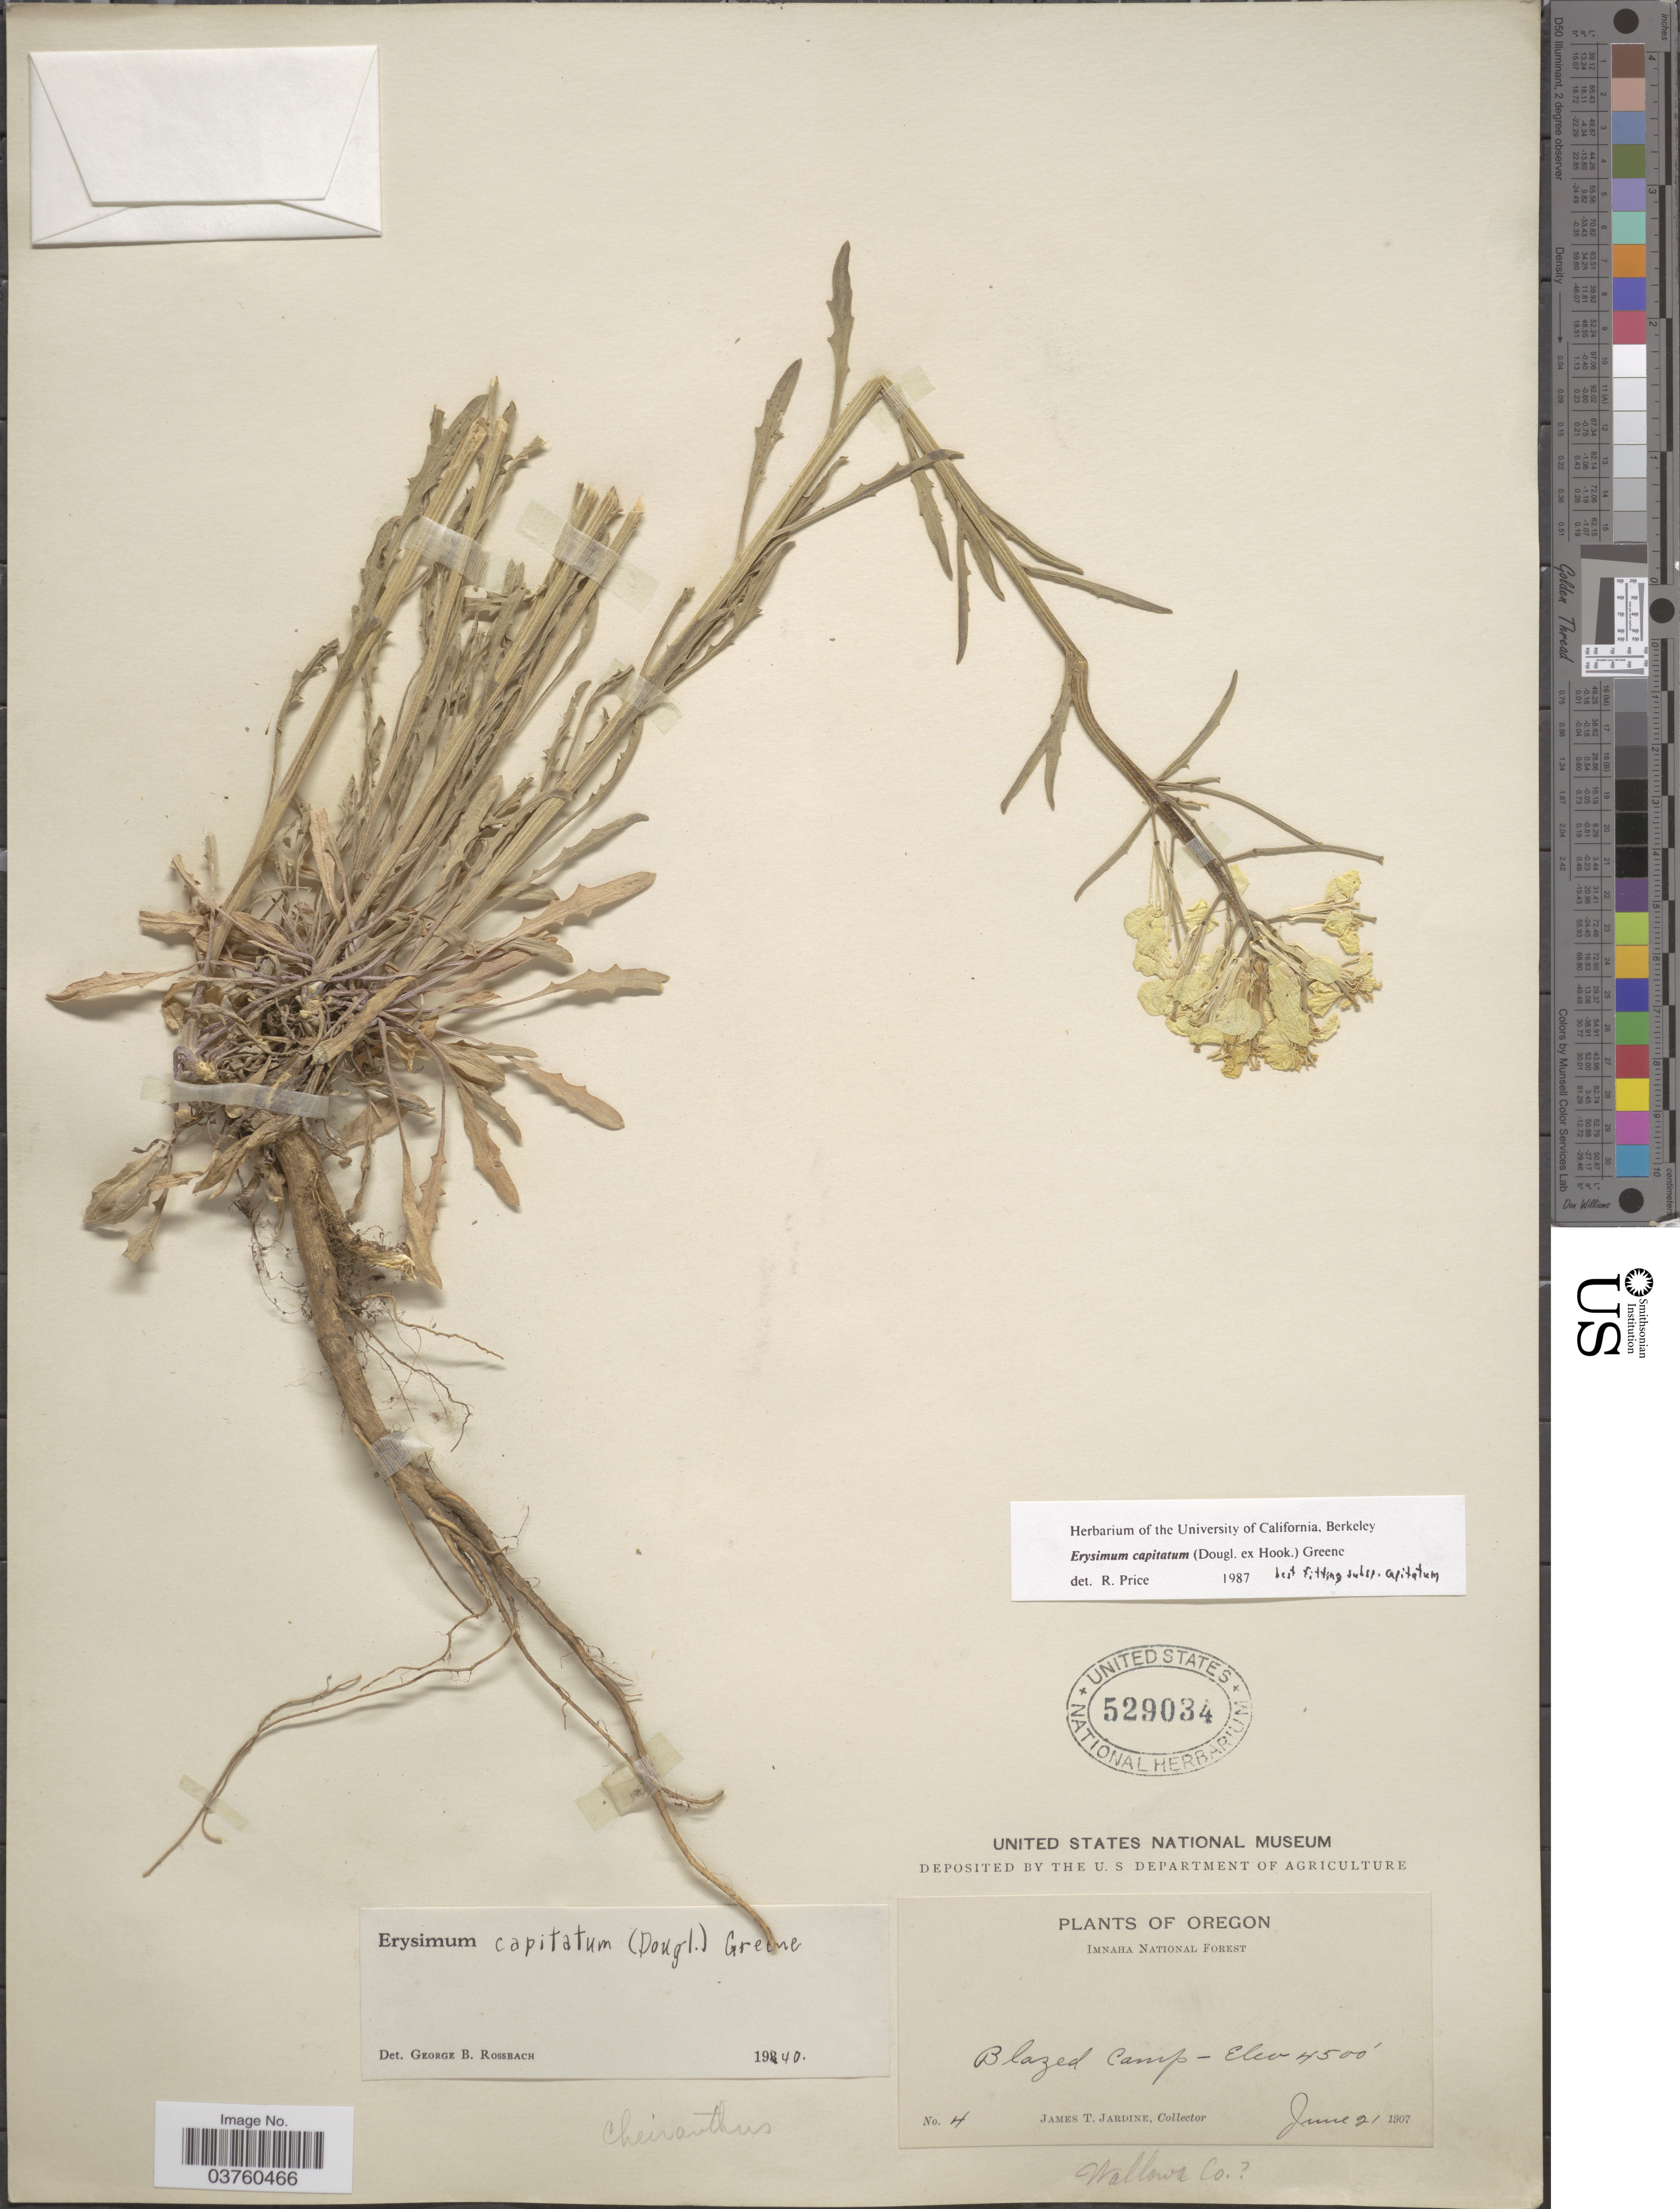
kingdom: Plantae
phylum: Tracheophyta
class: Magnoliopsida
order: Brassicales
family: Brassicaceae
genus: Erysimum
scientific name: Erysimum capitatum subsp. capitatum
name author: (Douglas ex Hook.) Greene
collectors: J. T. Jardine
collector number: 4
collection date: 1907-06-21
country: United States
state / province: Oregon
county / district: Wallowa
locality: Imnaha National Forest. Blazed Camp. Wallowa Co.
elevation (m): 1372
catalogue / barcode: US 529034